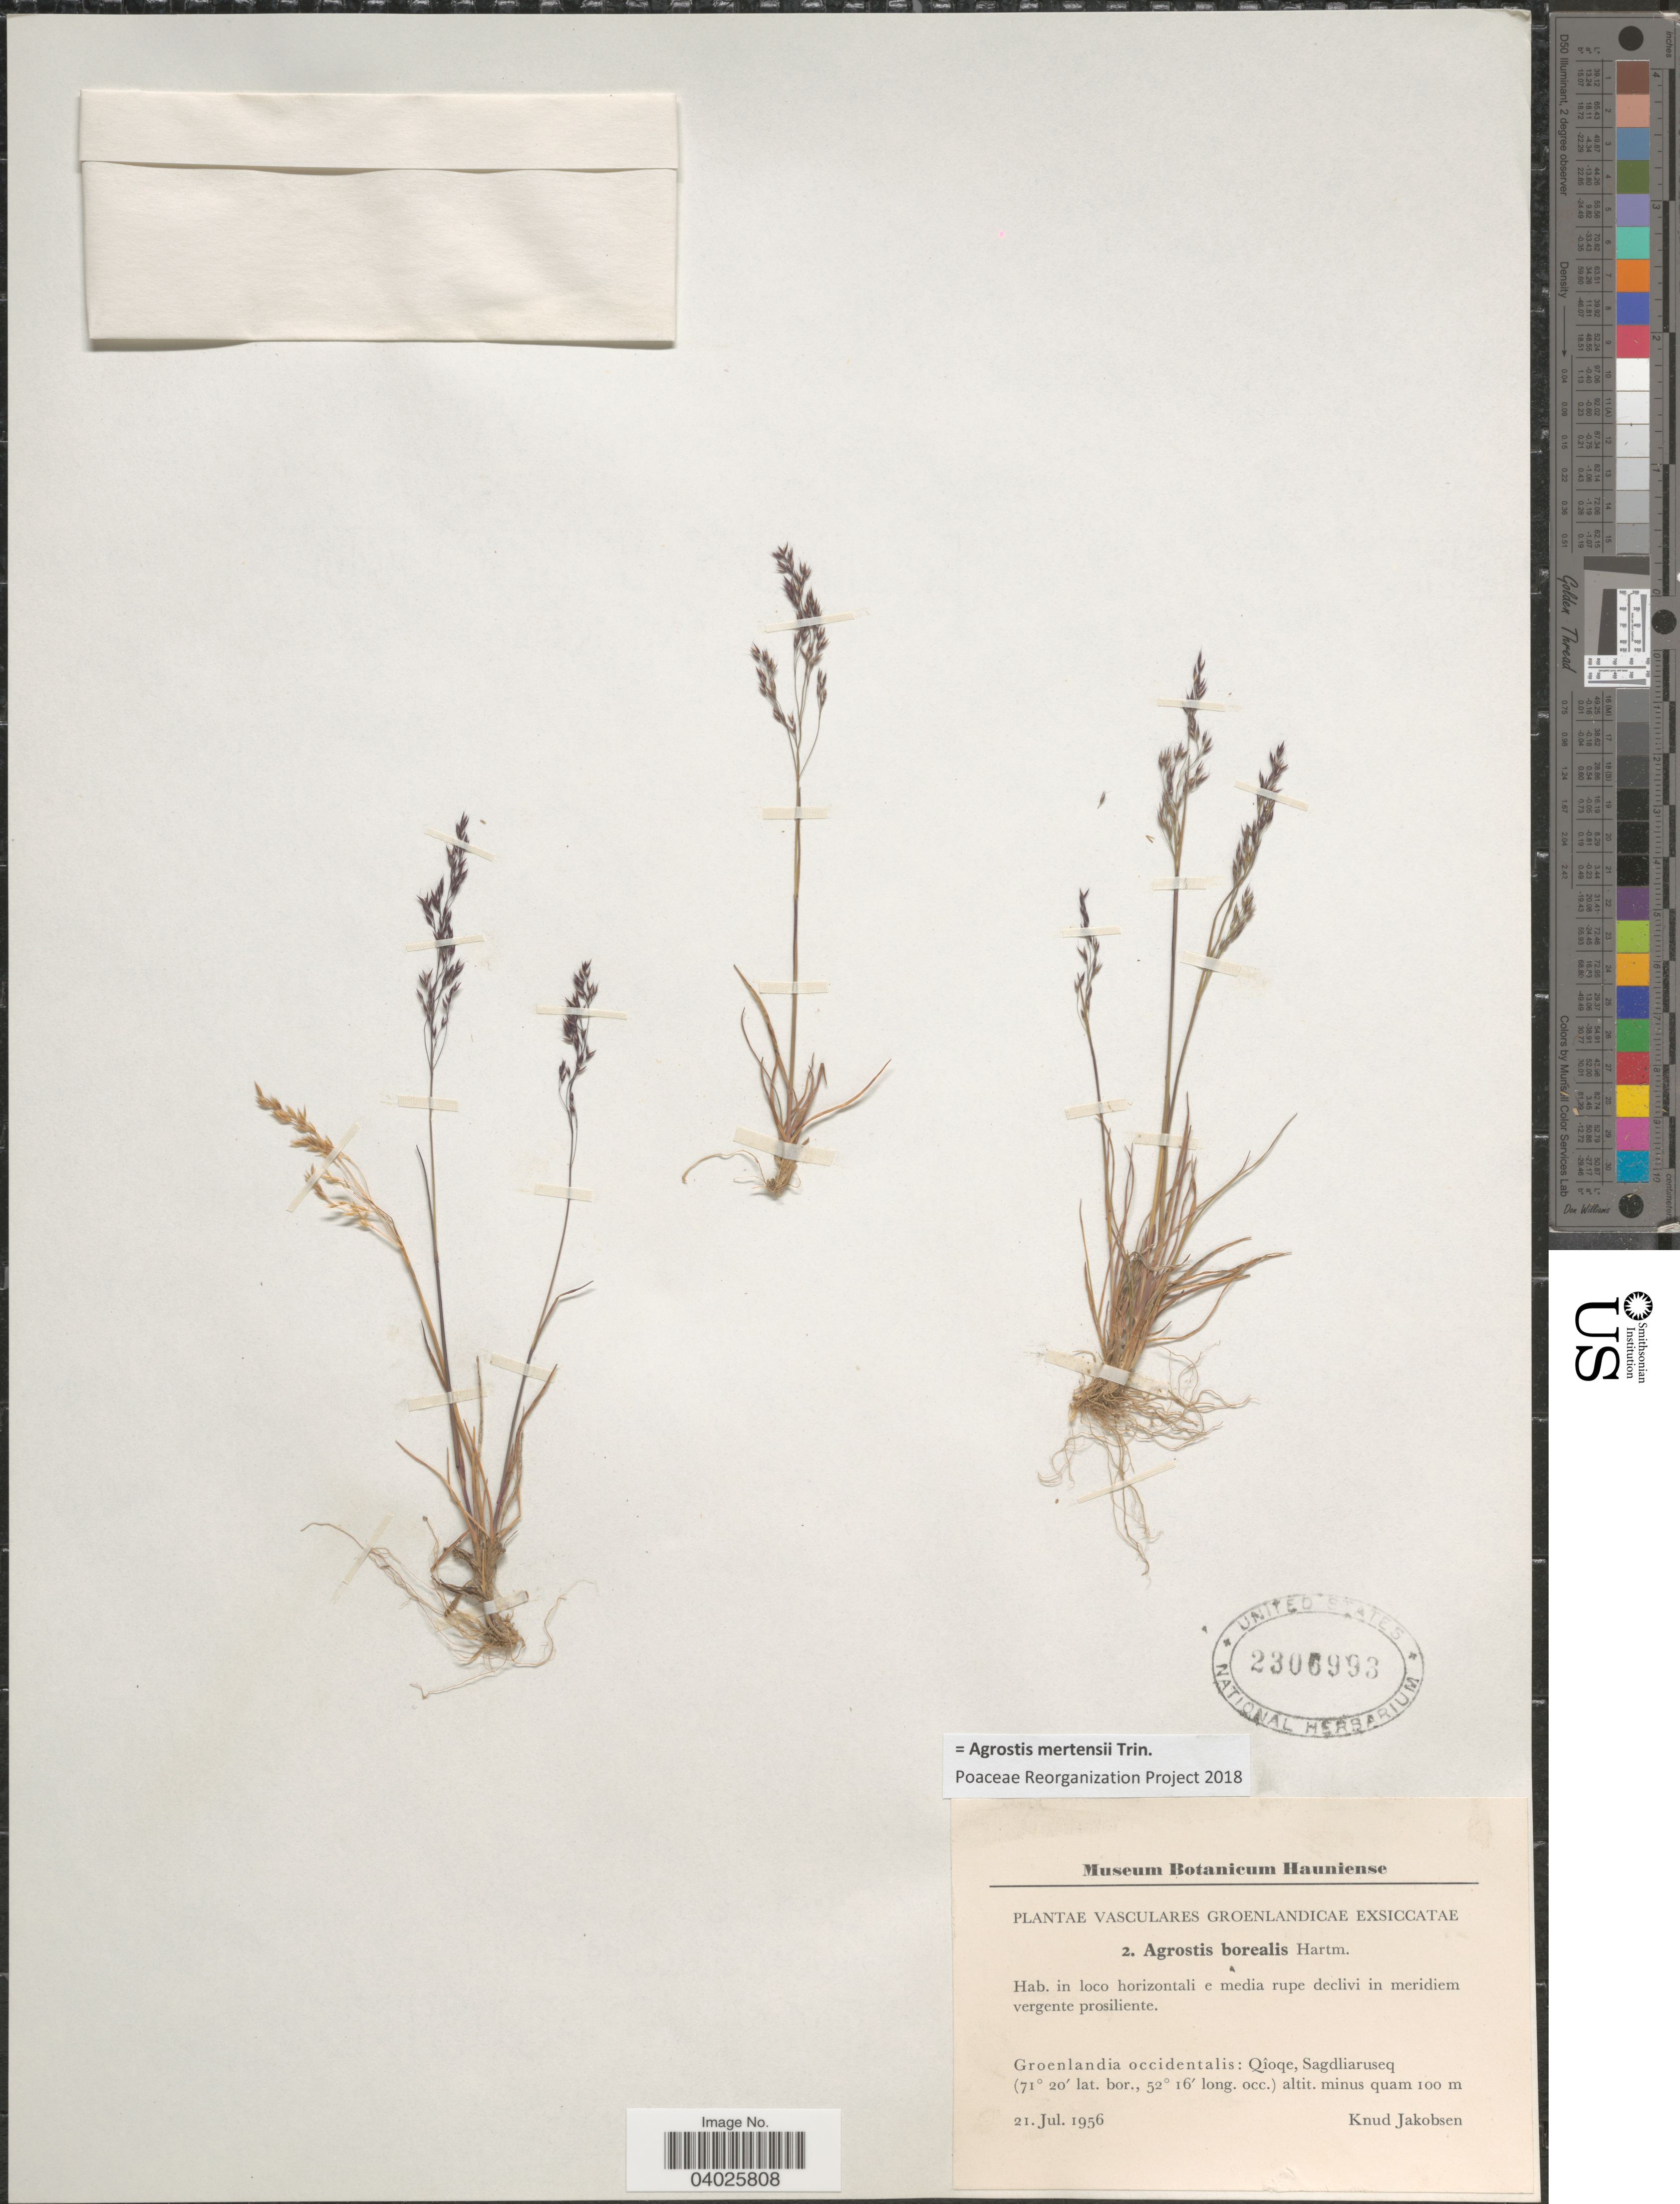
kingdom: Plantae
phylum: Tracheophyta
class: Liliopsida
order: Poales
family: Poaceae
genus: Agrostis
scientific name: Agrostis mertensii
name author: Trin.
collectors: K. Jakobsen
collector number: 2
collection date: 1956-07-21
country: Greenland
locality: Vasculares Groenlandicae. Groenlandia occidentalis: Qîoqe, Sagdliaruseq.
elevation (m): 100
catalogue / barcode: US 2306993